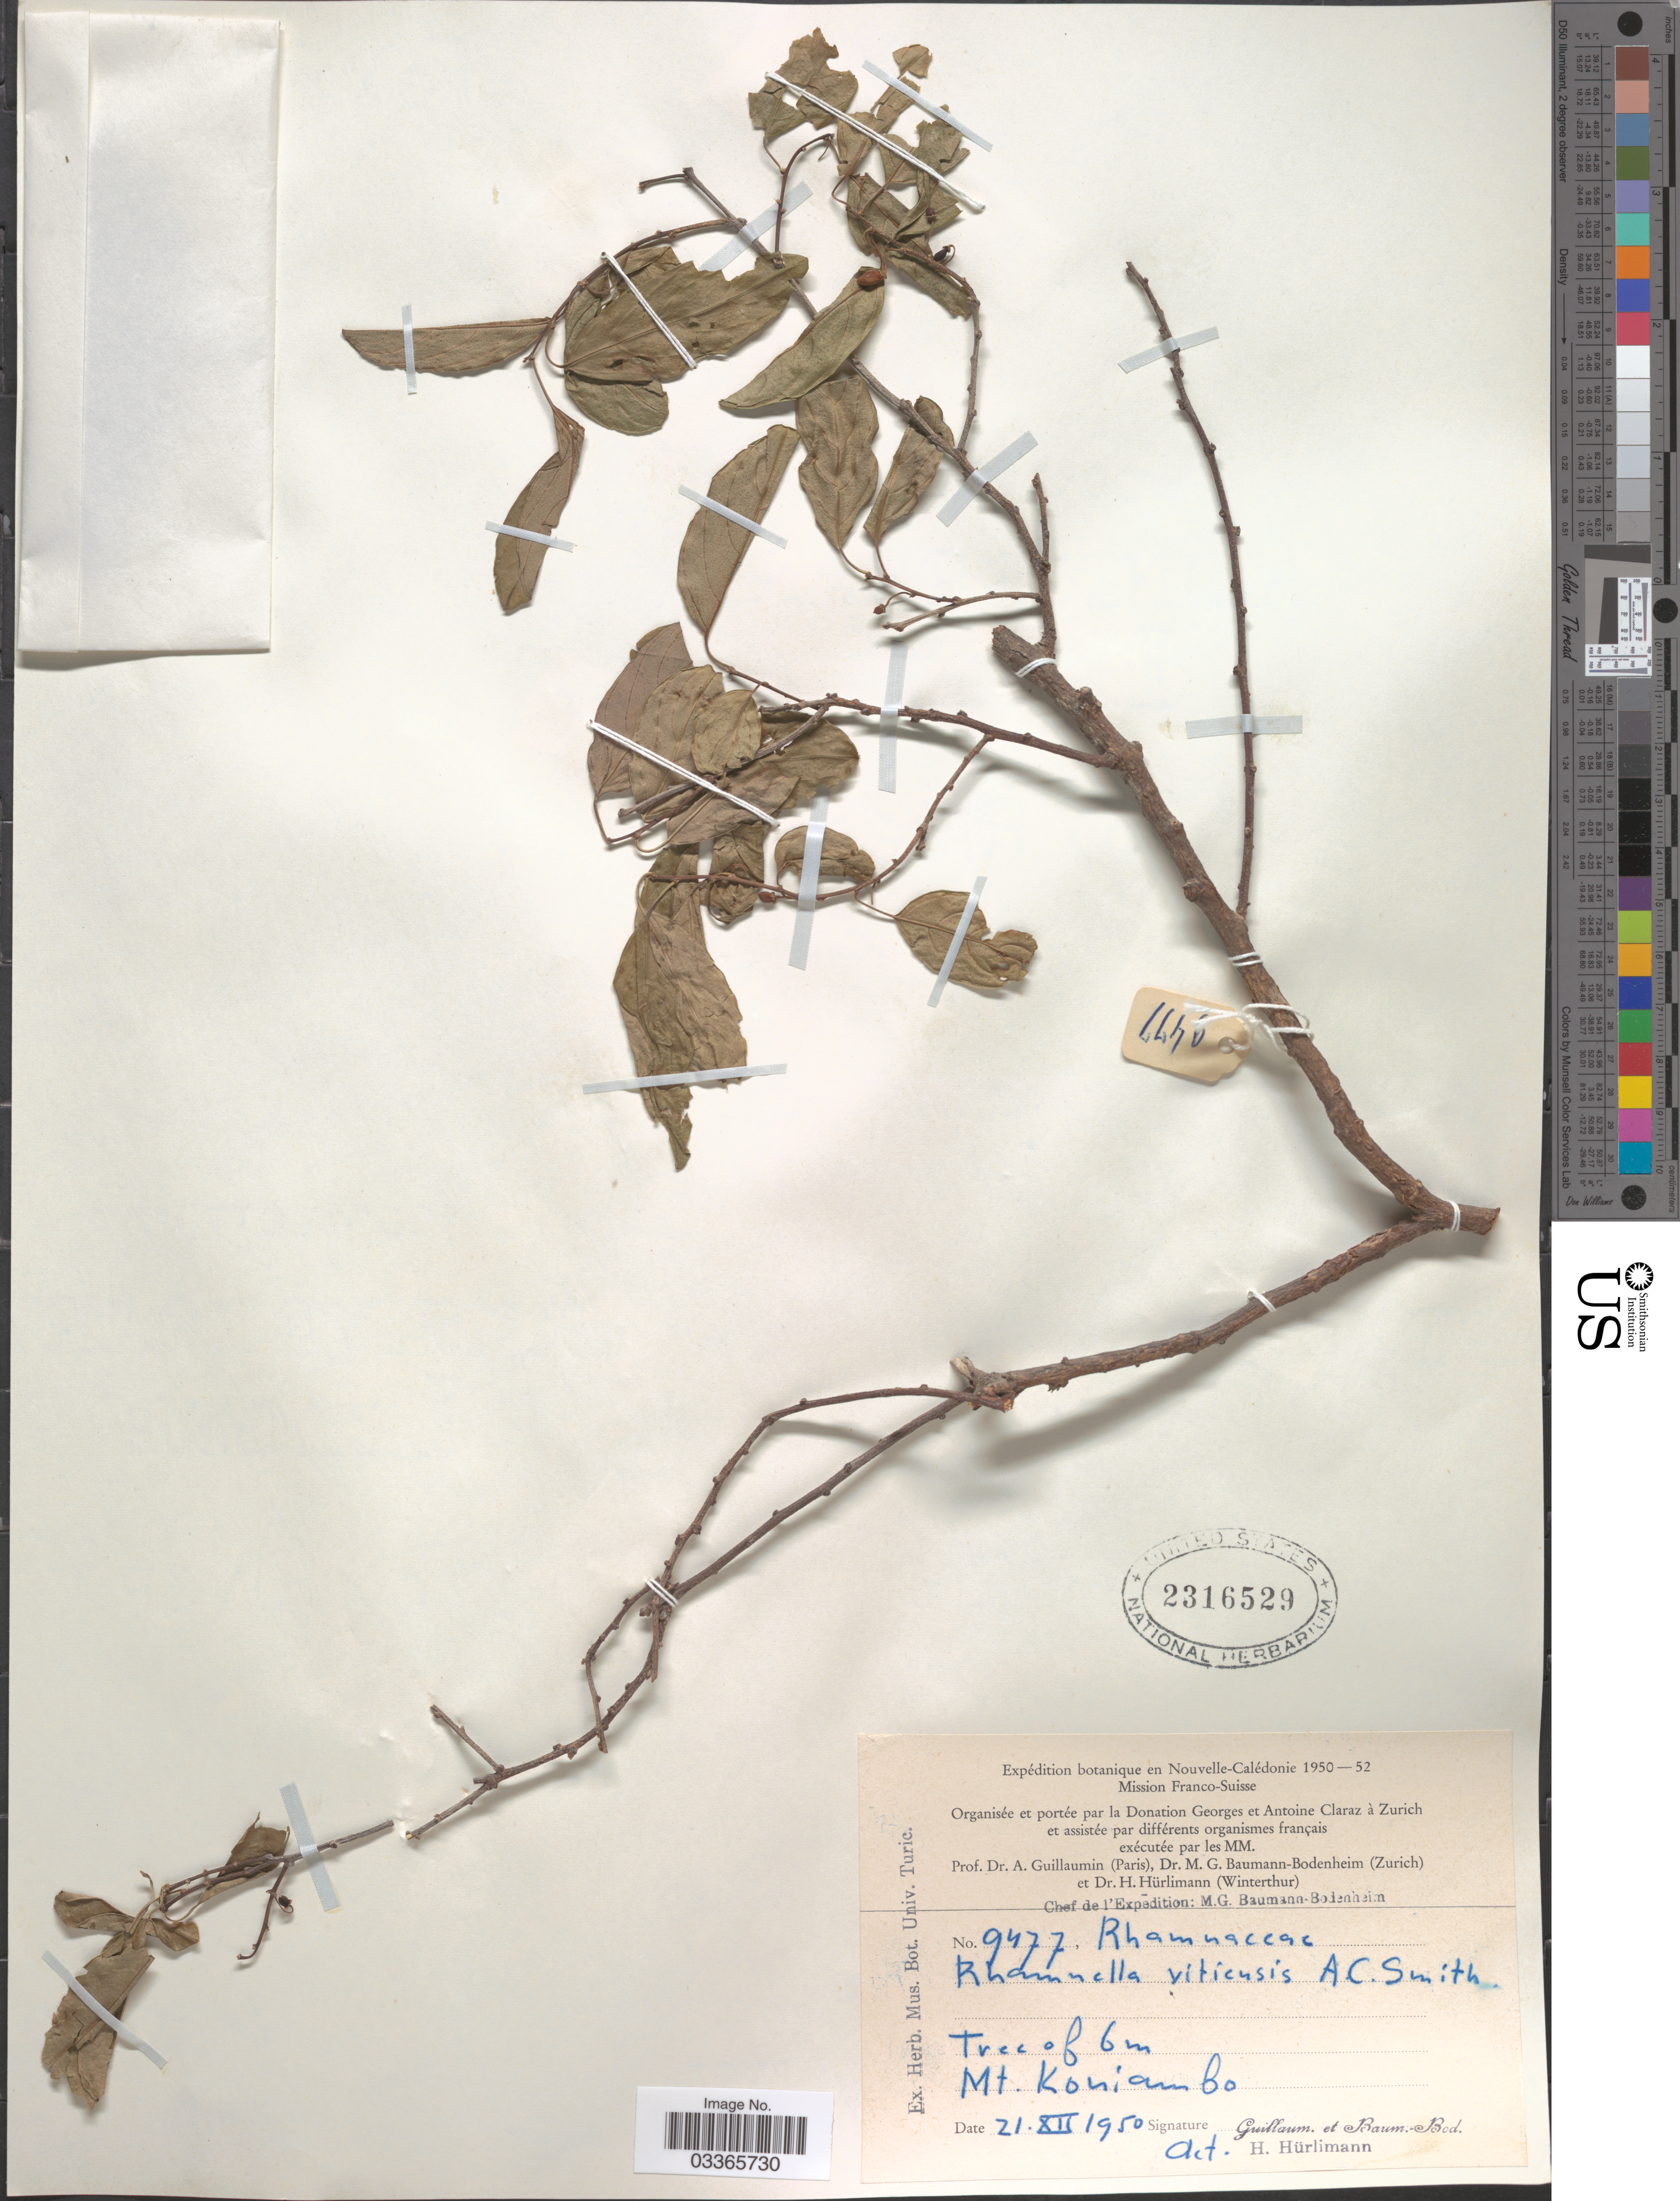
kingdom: Plantae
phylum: Tracheophyta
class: Magnoliopsida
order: Rosales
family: Rhamnaceae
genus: Rhamnella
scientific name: Rhamnella vitiensis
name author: (Benth.) A.C. Sm.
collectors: A. Guillaumin & M. G. Baumann-Bodenheim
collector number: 9477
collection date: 1950-12-21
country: New Caledonia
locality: Mt. Koniambo.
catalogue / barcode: US 2316529